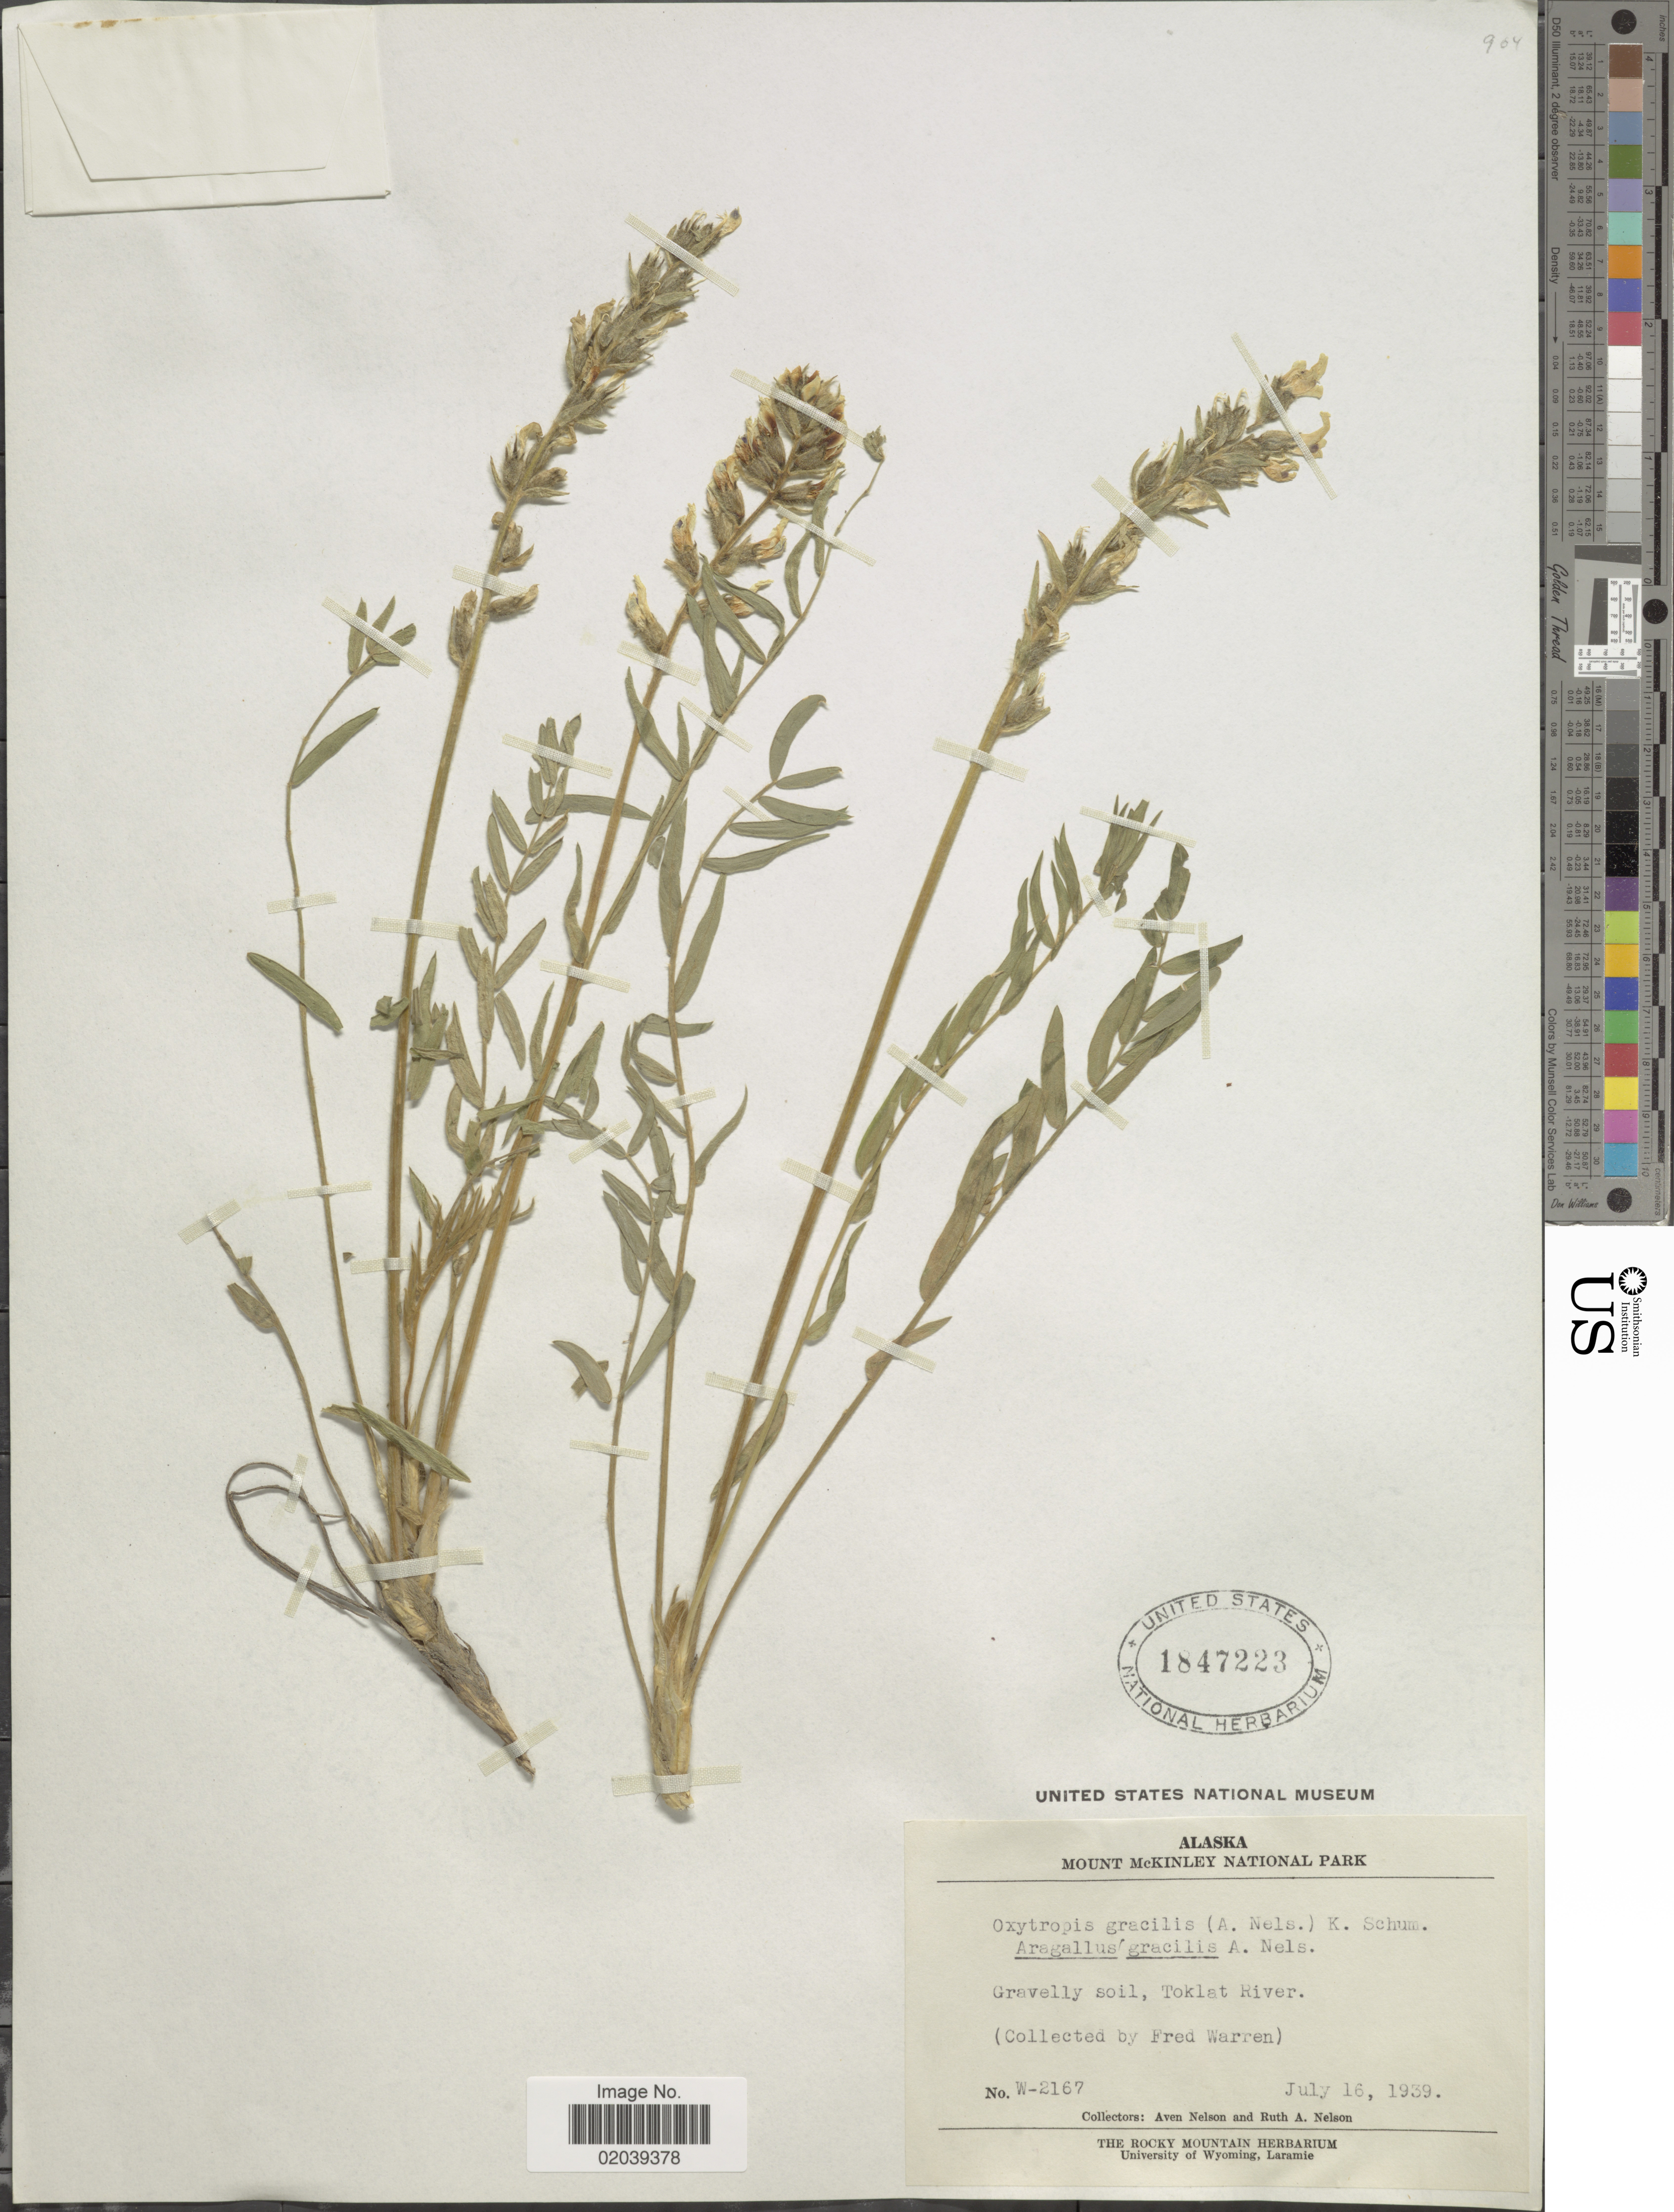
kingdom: Plantae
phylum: Tracheophyta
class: Magnoliopsida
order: Fabales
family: Fabaceae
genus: Oxytropis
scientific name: Oxytropis campestris var. gracilis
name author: (A. Nelson) Barneby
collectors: F. Warren, A. Nelson & R. A. Nelson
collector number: W-2167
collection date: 1939-07-16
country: United States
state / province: Alaska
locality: Mount McKinley National Park. Gravelly soil, Toklat River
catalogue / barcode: US 1847223